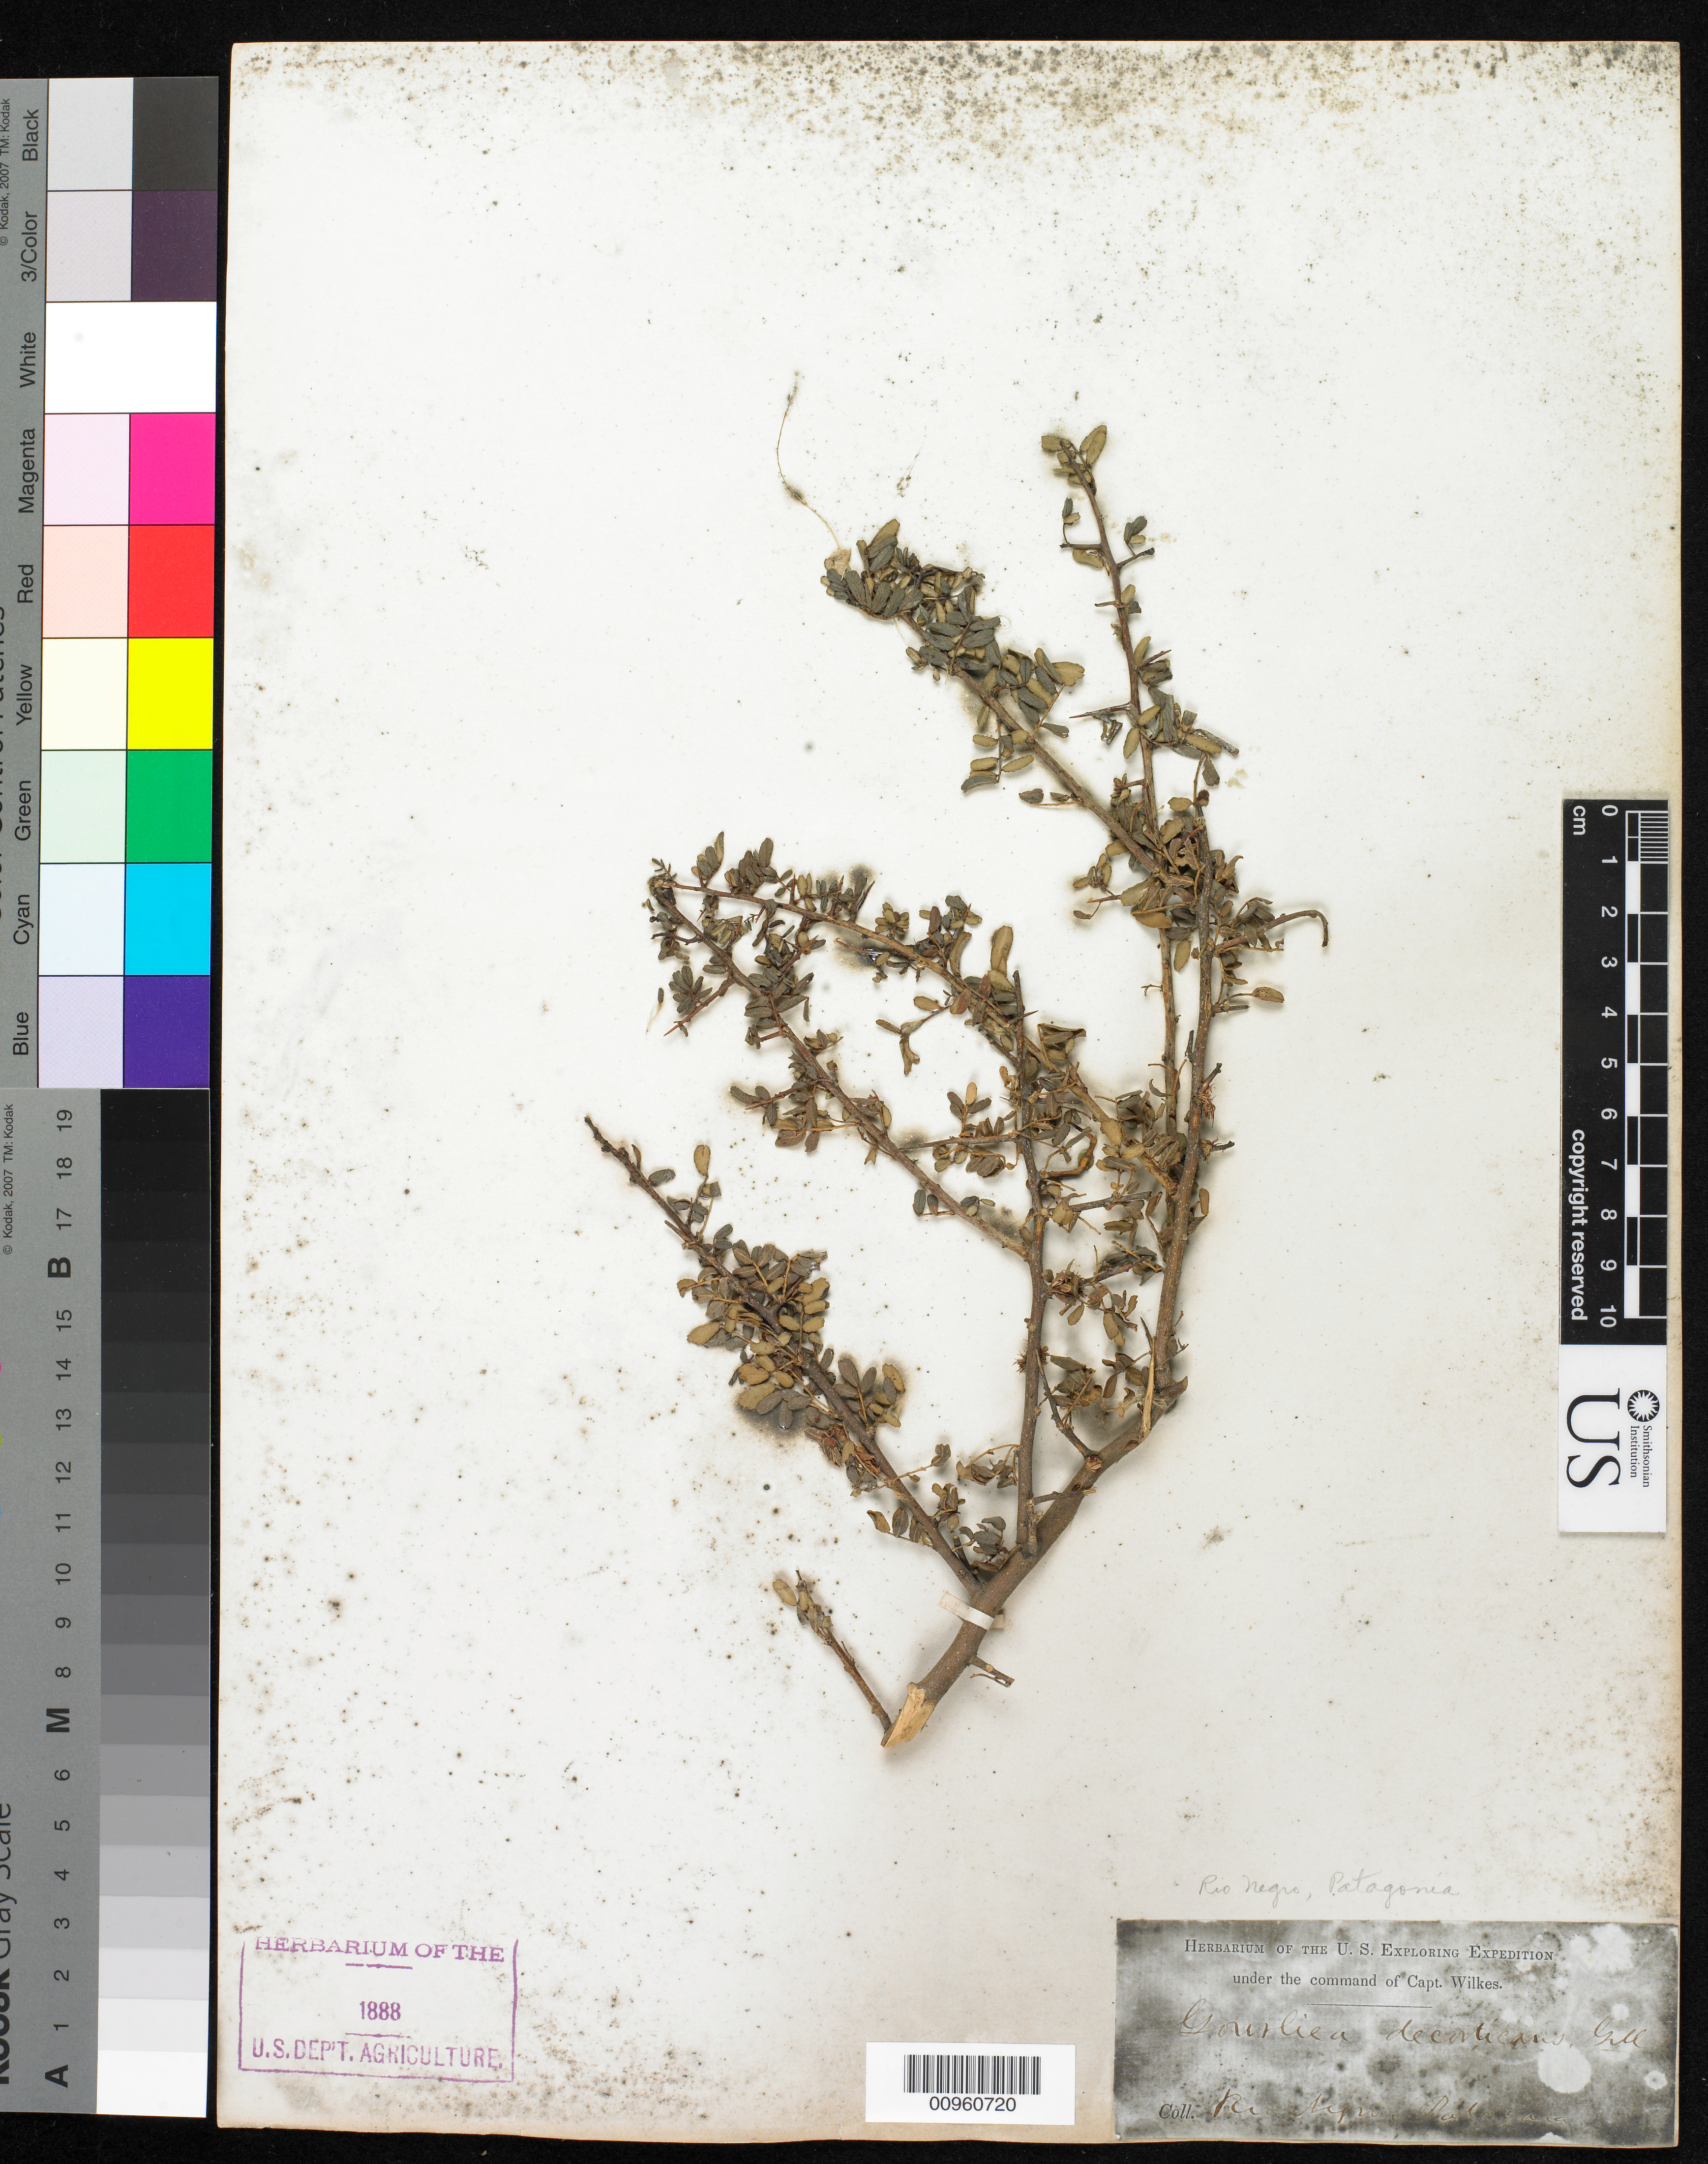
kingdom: Plantae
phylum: Tracheophyta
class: Magnoliopsida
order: Fabales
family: Fabaceae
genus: Geoffroea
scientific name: Geoffroea decorticans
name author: (Gillies ex Hook. & Arn.) Burkart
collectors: Wilkes Explor. Exped.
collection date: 1838/1842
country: Argentina / Chile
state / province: Patagonia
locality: Rio Negro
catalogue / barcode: US 98495